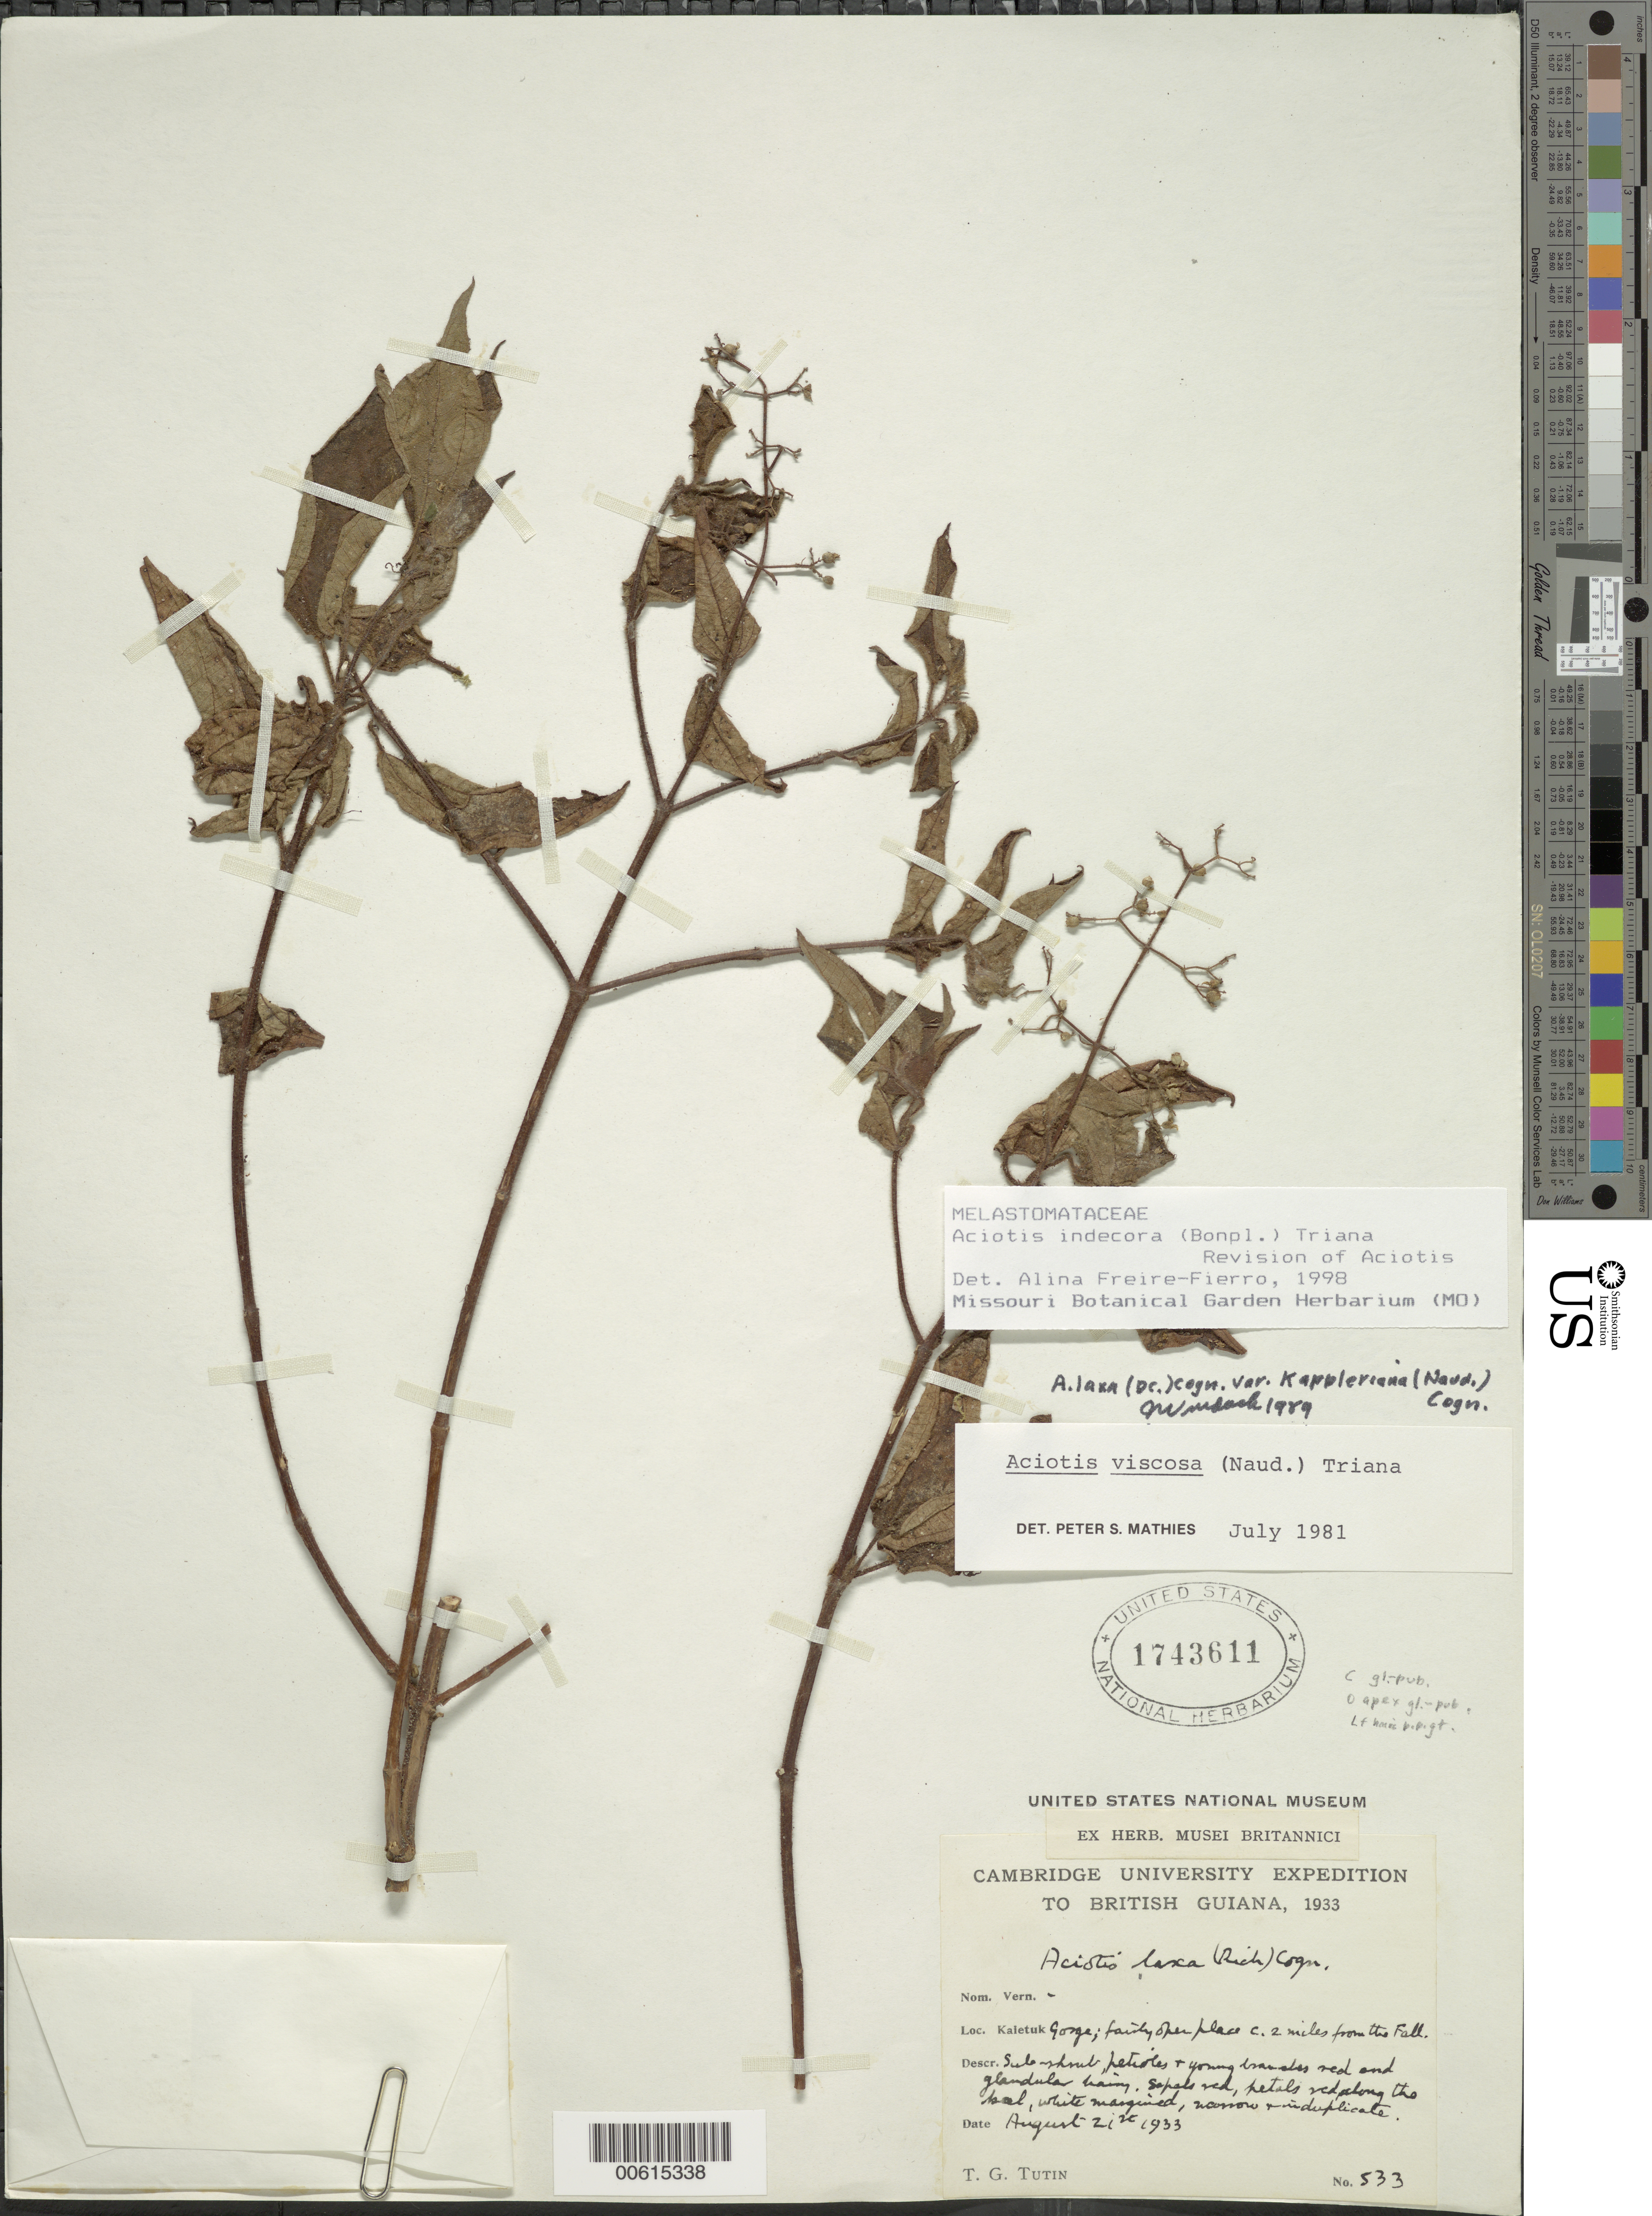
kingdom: Plantae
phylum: Tracheophyta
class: Magnoliopsida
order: Myrtales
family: Melastomataceae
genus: Aciotis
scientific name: Aciotis indecora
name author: (Bonpl.) Triana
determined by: Freire-Fierro, A.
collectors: T. G. Tutin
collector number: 533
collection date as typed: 21-Aug-33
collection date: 1933-08-21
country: Guyana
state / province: Potaro-Siparuni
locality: Kaieteur Gorge, 2 miles from Falls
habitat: Fairly open place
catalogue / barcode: US 1743611